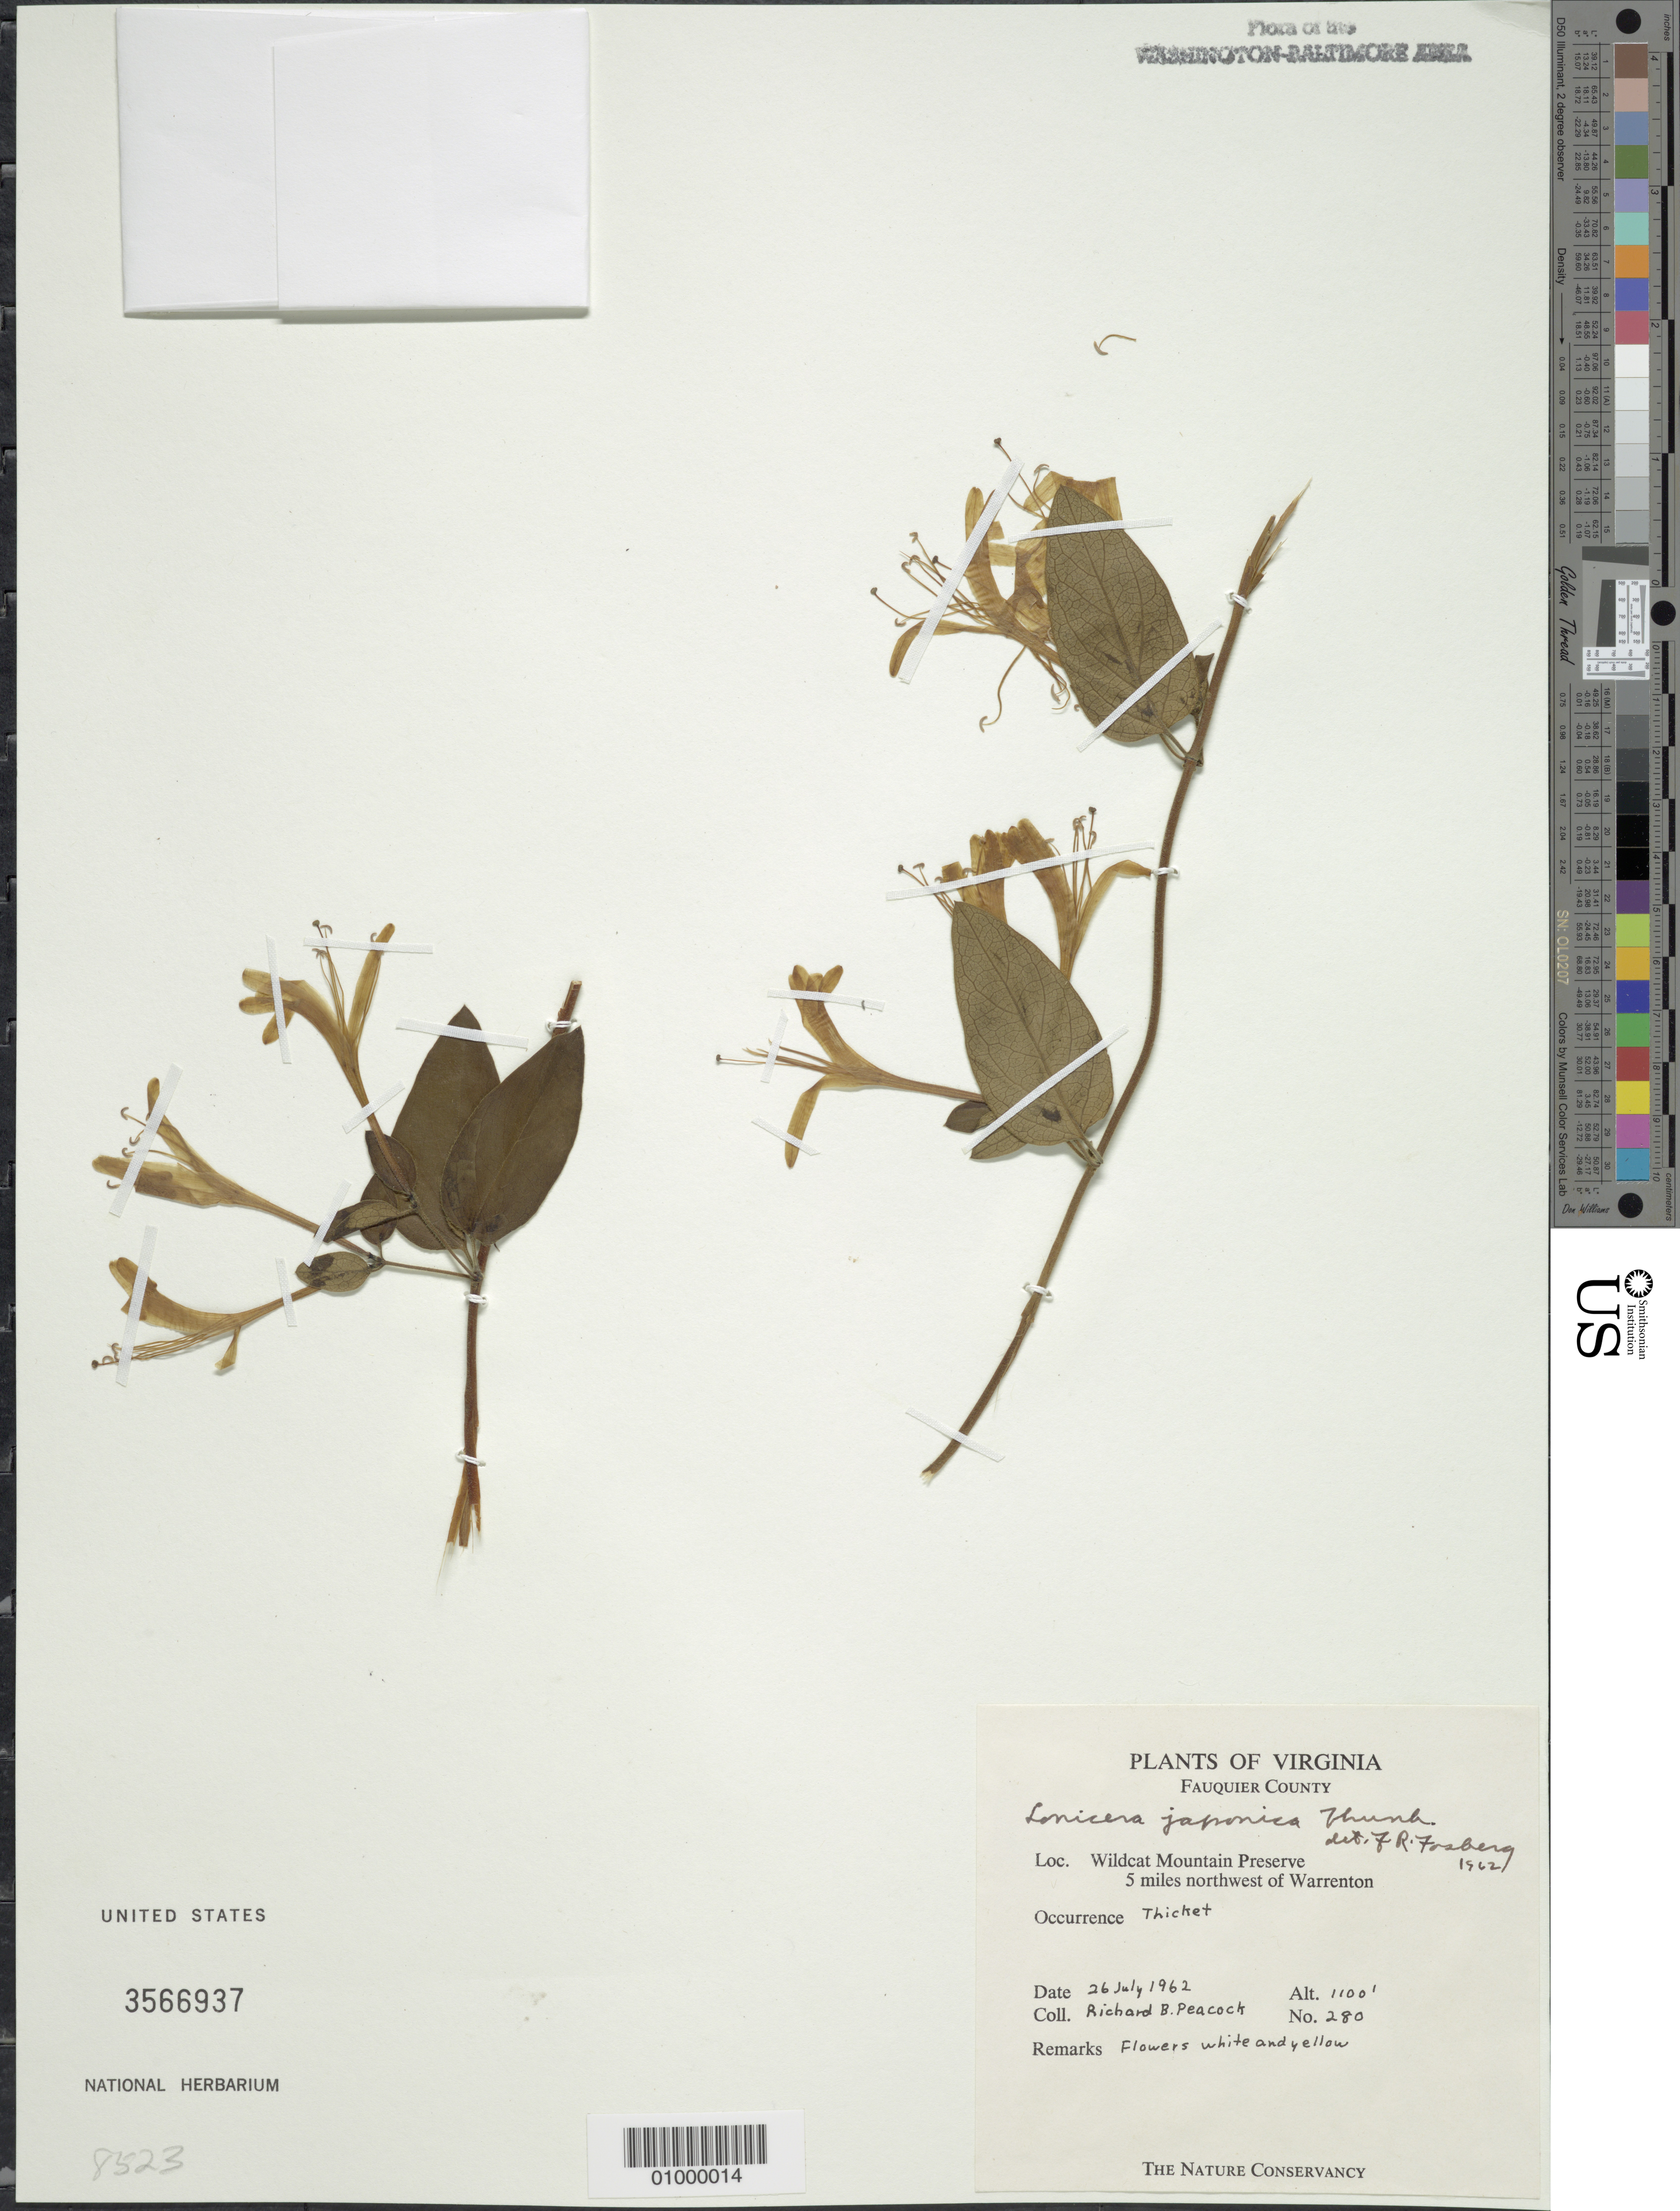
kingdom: Plantae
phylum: Tracheophyta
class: Magnoliopsida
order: Dipsacales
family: Caprifoliaceae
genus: Lonicera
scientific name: Lonicera japonica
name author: Thunb.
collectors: R. Peacock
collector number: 280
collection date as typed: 26 Jul 1962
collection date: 1962-07-26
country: United States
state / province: Virginia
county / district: Fauquier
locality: Wildcat Mountain Preserve, 5 miles northwest of Warrenton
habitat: thicket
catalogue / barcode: US 3566937